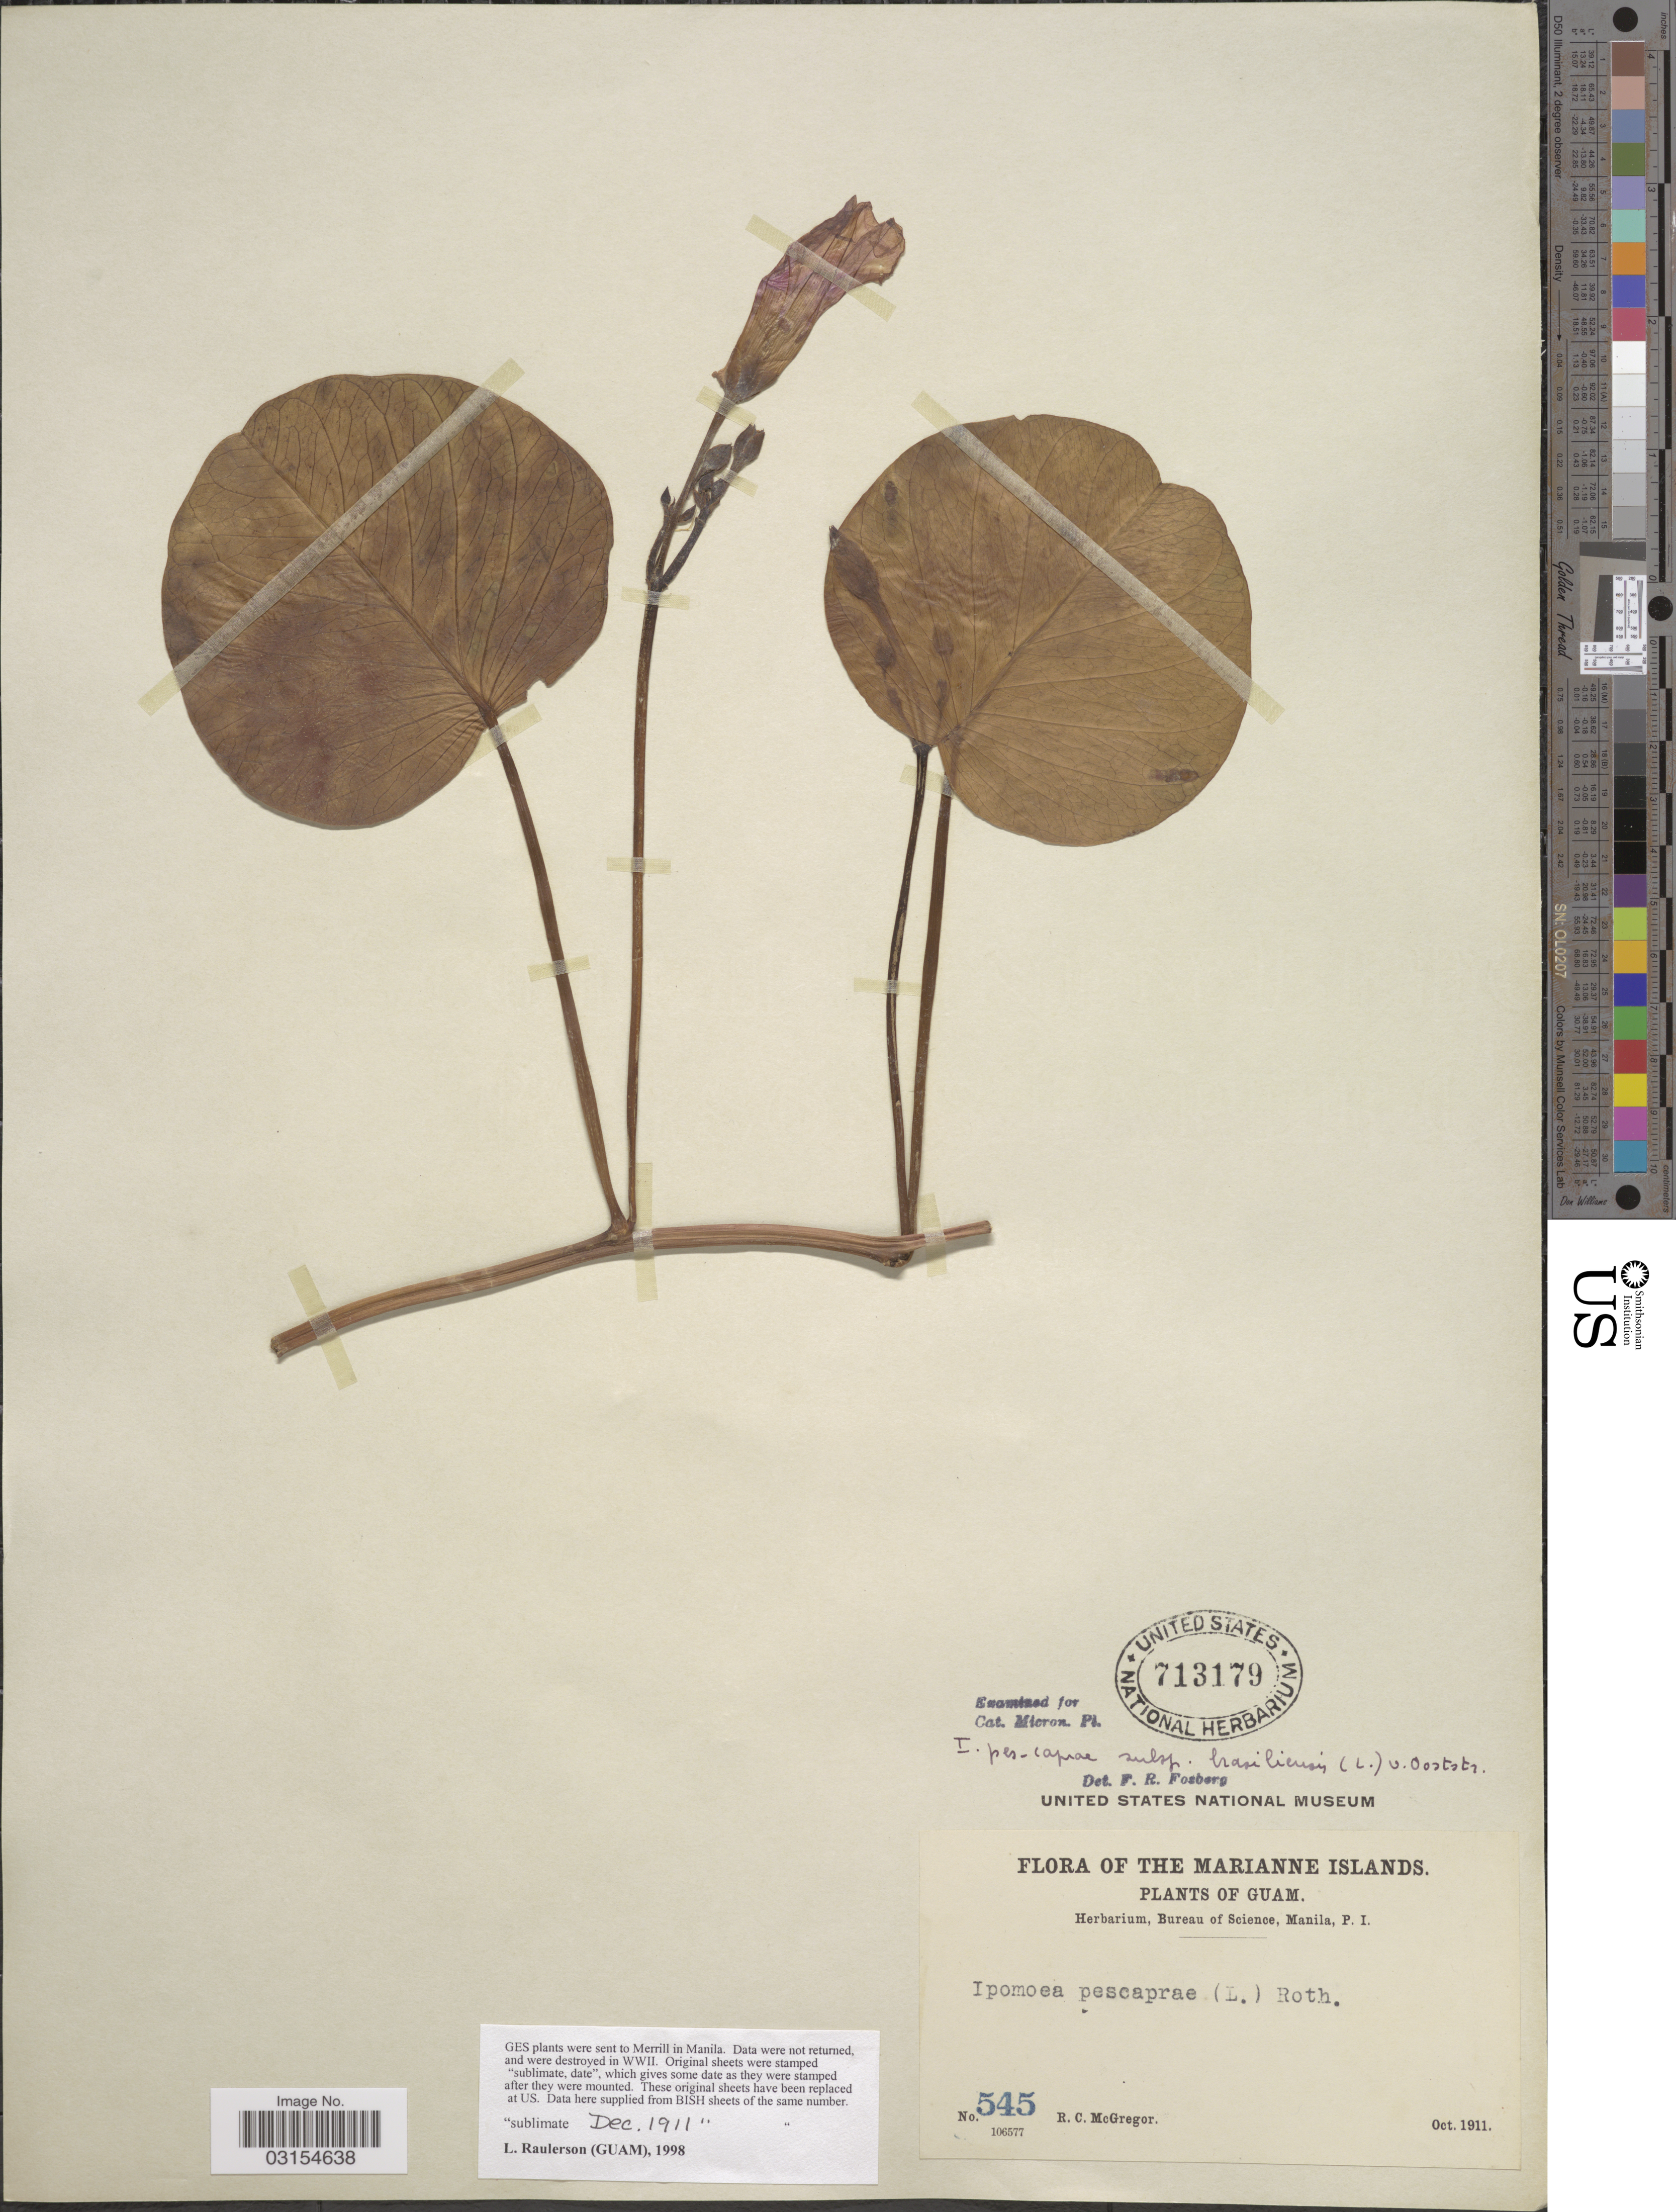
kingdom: Plantae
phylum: Tracheophyta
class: Magnoliopsida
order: Solanales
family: Convolvulaceae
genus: Ipomoea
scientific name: Ipomoea pes-caprae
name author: (L.) R. Br.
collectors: R. C. McGregor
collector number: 545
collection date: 1911-10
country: Guam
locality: Marianne Islands.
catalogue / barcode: US 713179